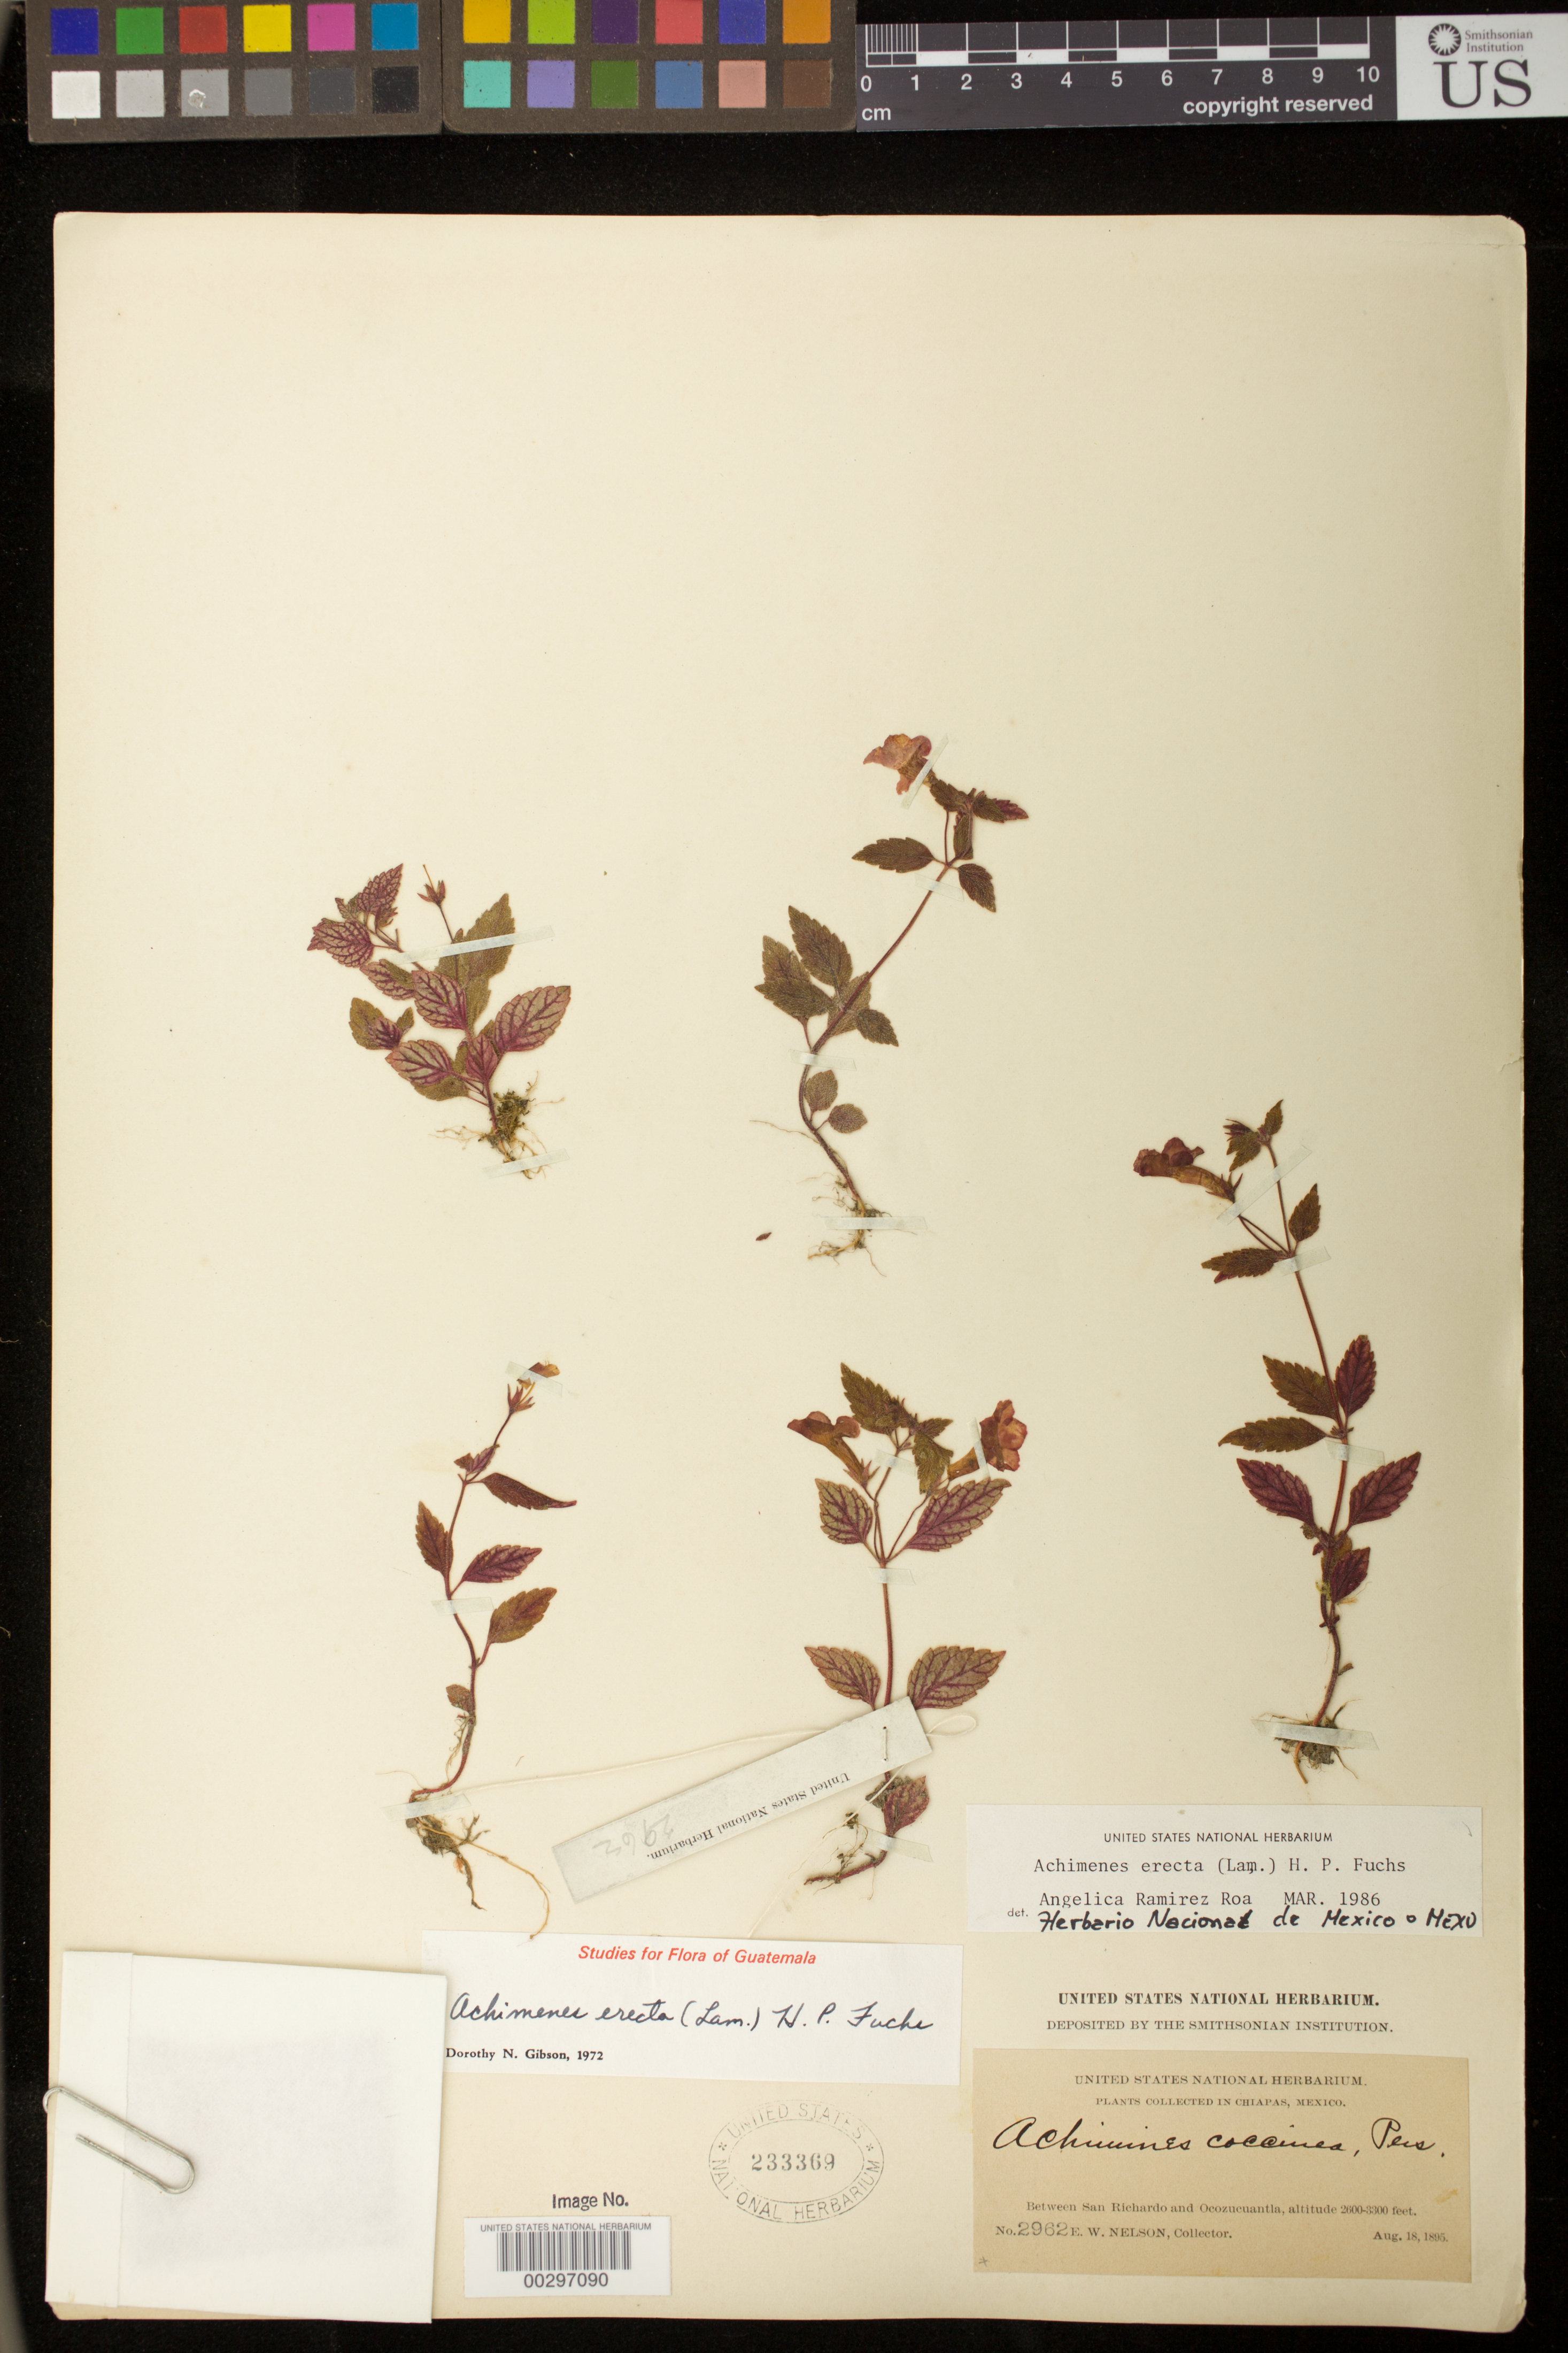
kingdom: Plantae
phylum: Tracheophyta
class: Magnoliopsida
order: Lamiales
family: Gesneriaceae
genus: Achimenes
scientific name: Achimenes erecta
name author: (Lam.) H.P. Fuchs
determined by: Skog, Laurence E.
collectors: E. W. Nelson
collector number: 2962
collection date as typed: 18 Aug 1895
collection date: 1895-08-18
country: Mexico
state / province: Chiapas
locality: Between San Richardo and Ocozucuantla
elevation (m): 792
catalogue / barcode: US 233369